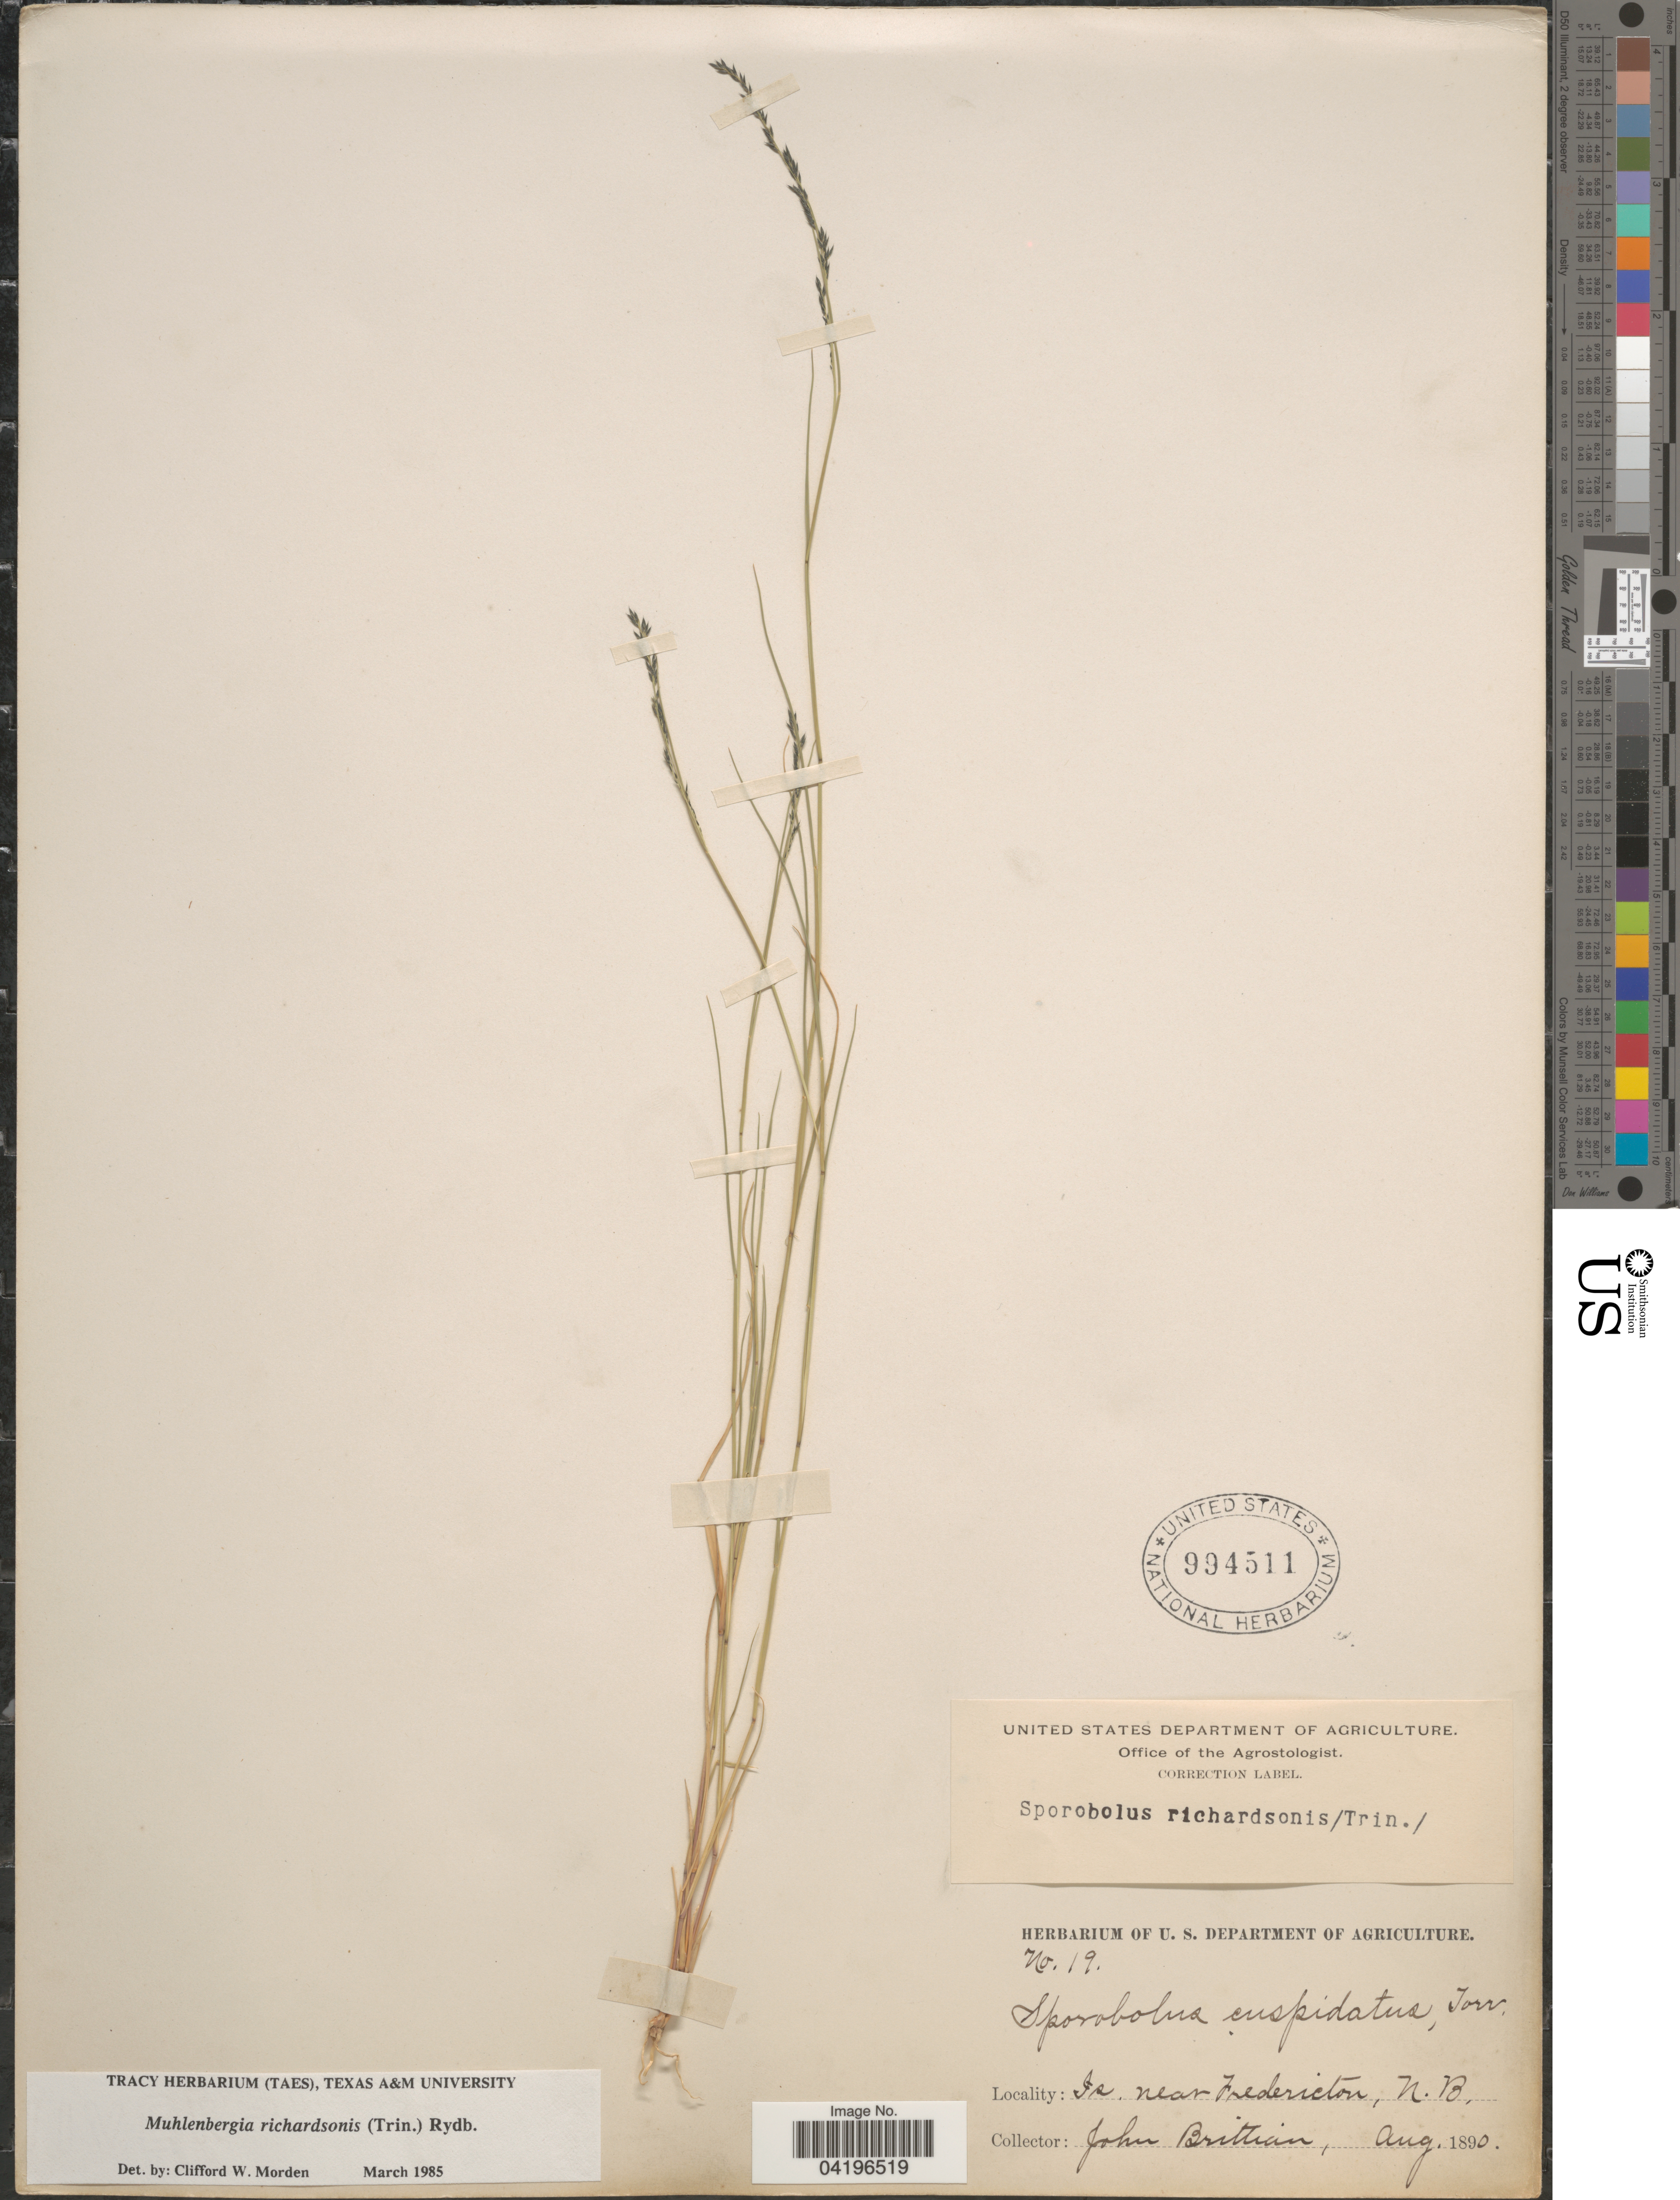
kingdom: Plantae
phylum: Tracheophyta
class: Liliopsida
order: Poales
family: Poaceae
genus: Muhlenbergia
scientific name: Muhlenbergia richardsonis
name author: (Trin.) Rydb.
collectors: J. Brittian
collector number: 19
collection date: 1890-08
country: Canada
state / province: New Brunswick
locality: Is. near Fredericton.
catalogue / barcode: US 994511